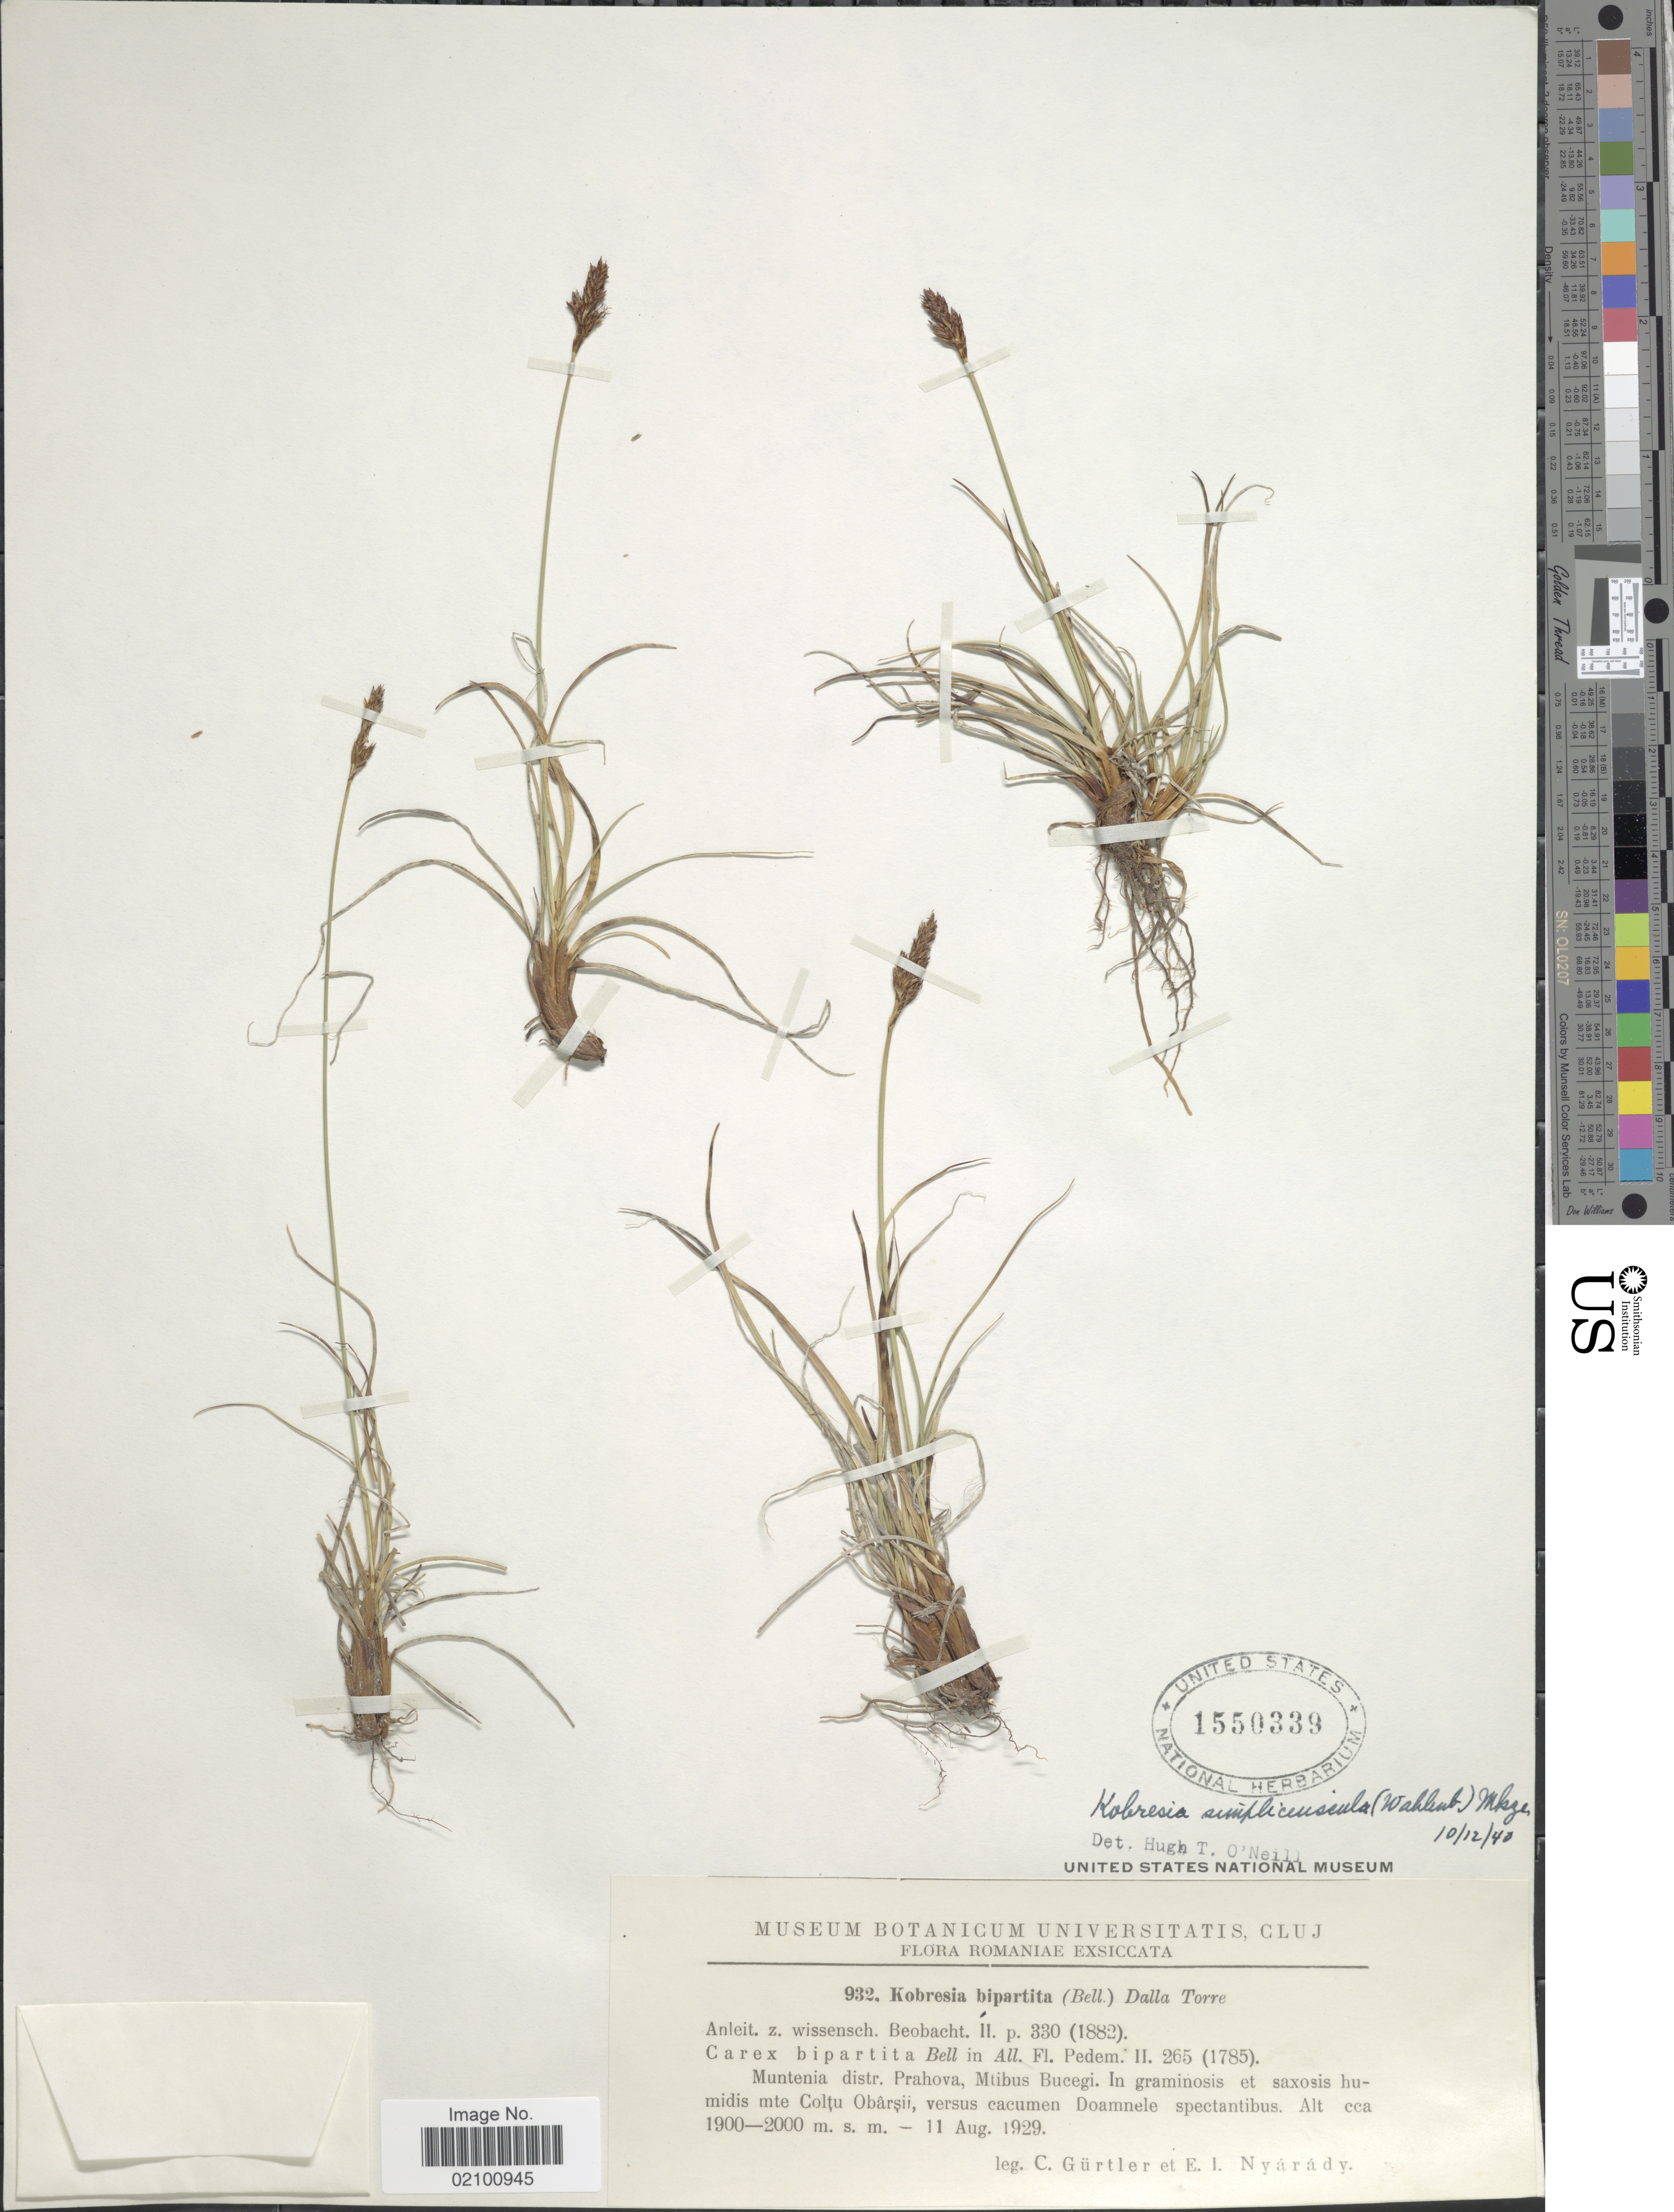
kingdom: Plantae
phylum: Tracheophyta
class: Liliopsida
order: Poales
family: Cyperaceae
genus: Carex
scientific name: Carex simpliciuscula subsp. simpliciuscula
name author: Wahlenb.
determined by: Strong, M. T., (US), Smithsonian Institution - National Museum of Natural History (UNITED STATES)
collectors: C. Gürtler & E. Nyárády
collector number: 932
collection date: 1929-08-11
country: Romania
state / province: Prahova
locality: Mtibus Bucegi, mte Coltu Obarsii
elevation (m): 1900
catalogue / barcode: US 1550339